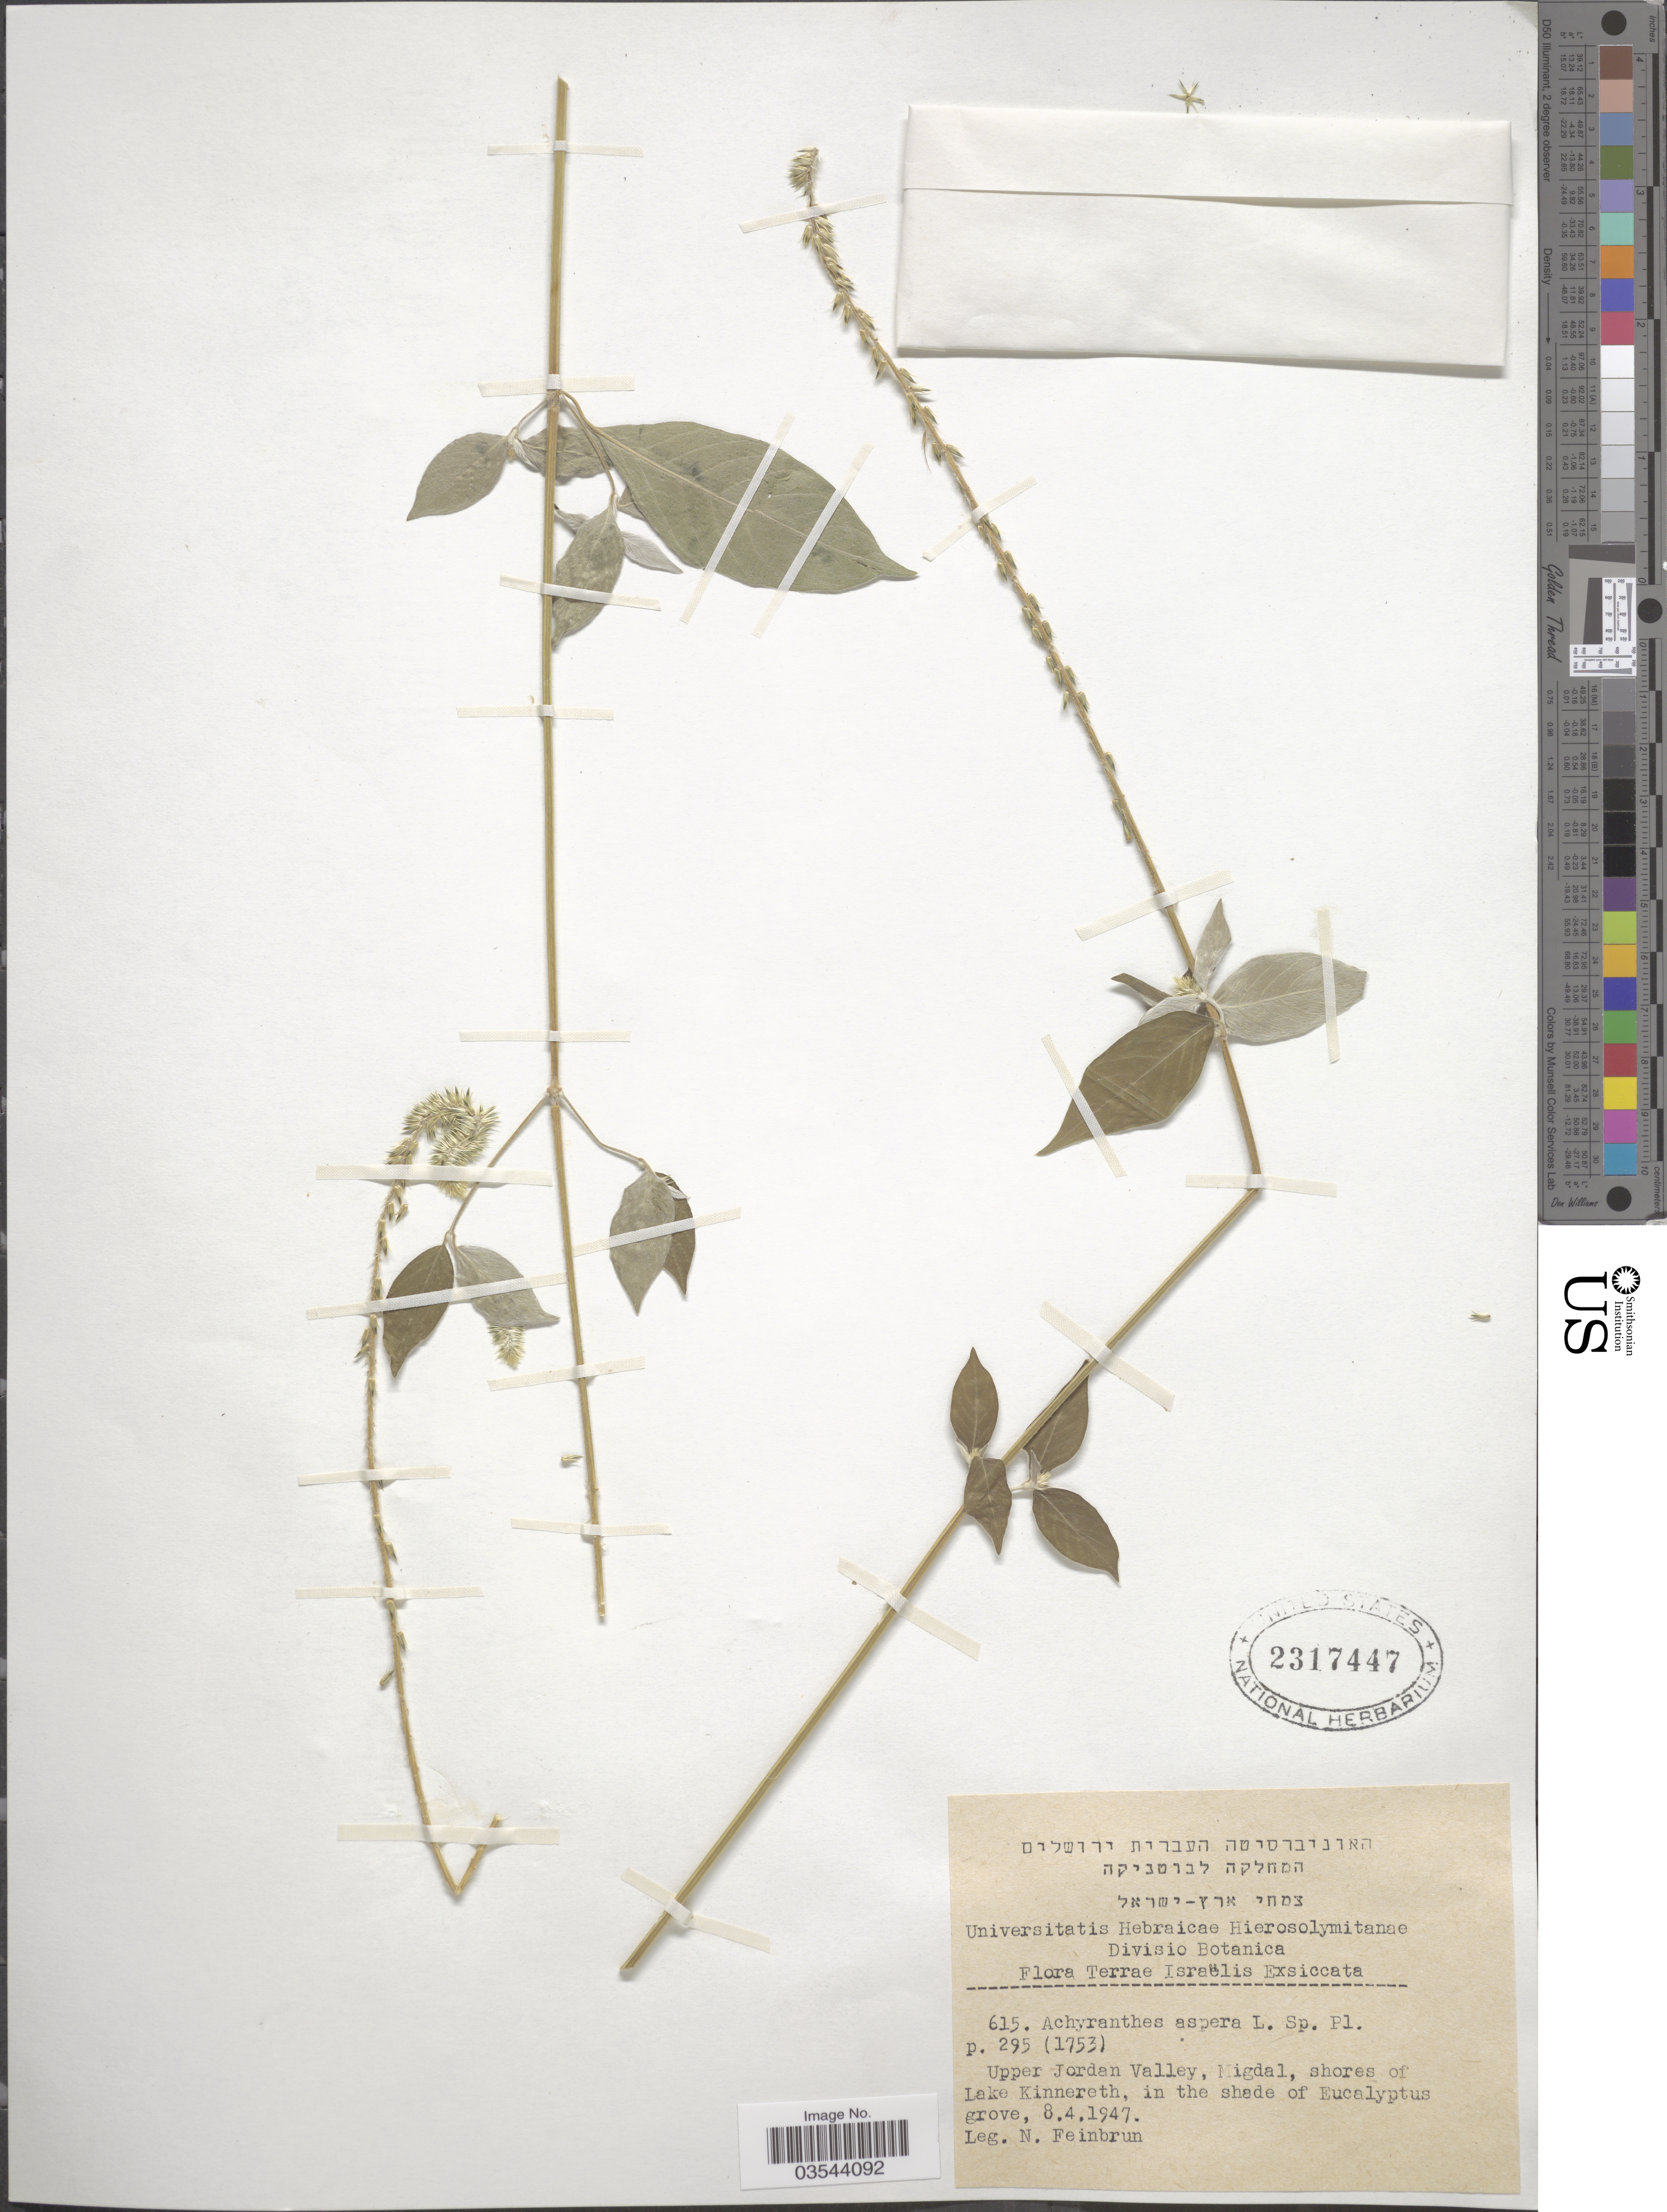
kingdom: Plantae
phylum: Tracheophyta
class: Magnoliopsida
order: Caryophyllales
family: Amaranthaceae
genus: Achyranthes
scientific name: Achyranthes aspera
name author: L.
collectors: N. Feinbrun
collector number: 615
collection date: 1947-04-08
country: Israel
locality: Terrae Israëlis. Upper Jordan Valley, Migdal, shores of Lake Kinnereth.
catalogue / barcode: US 2317447